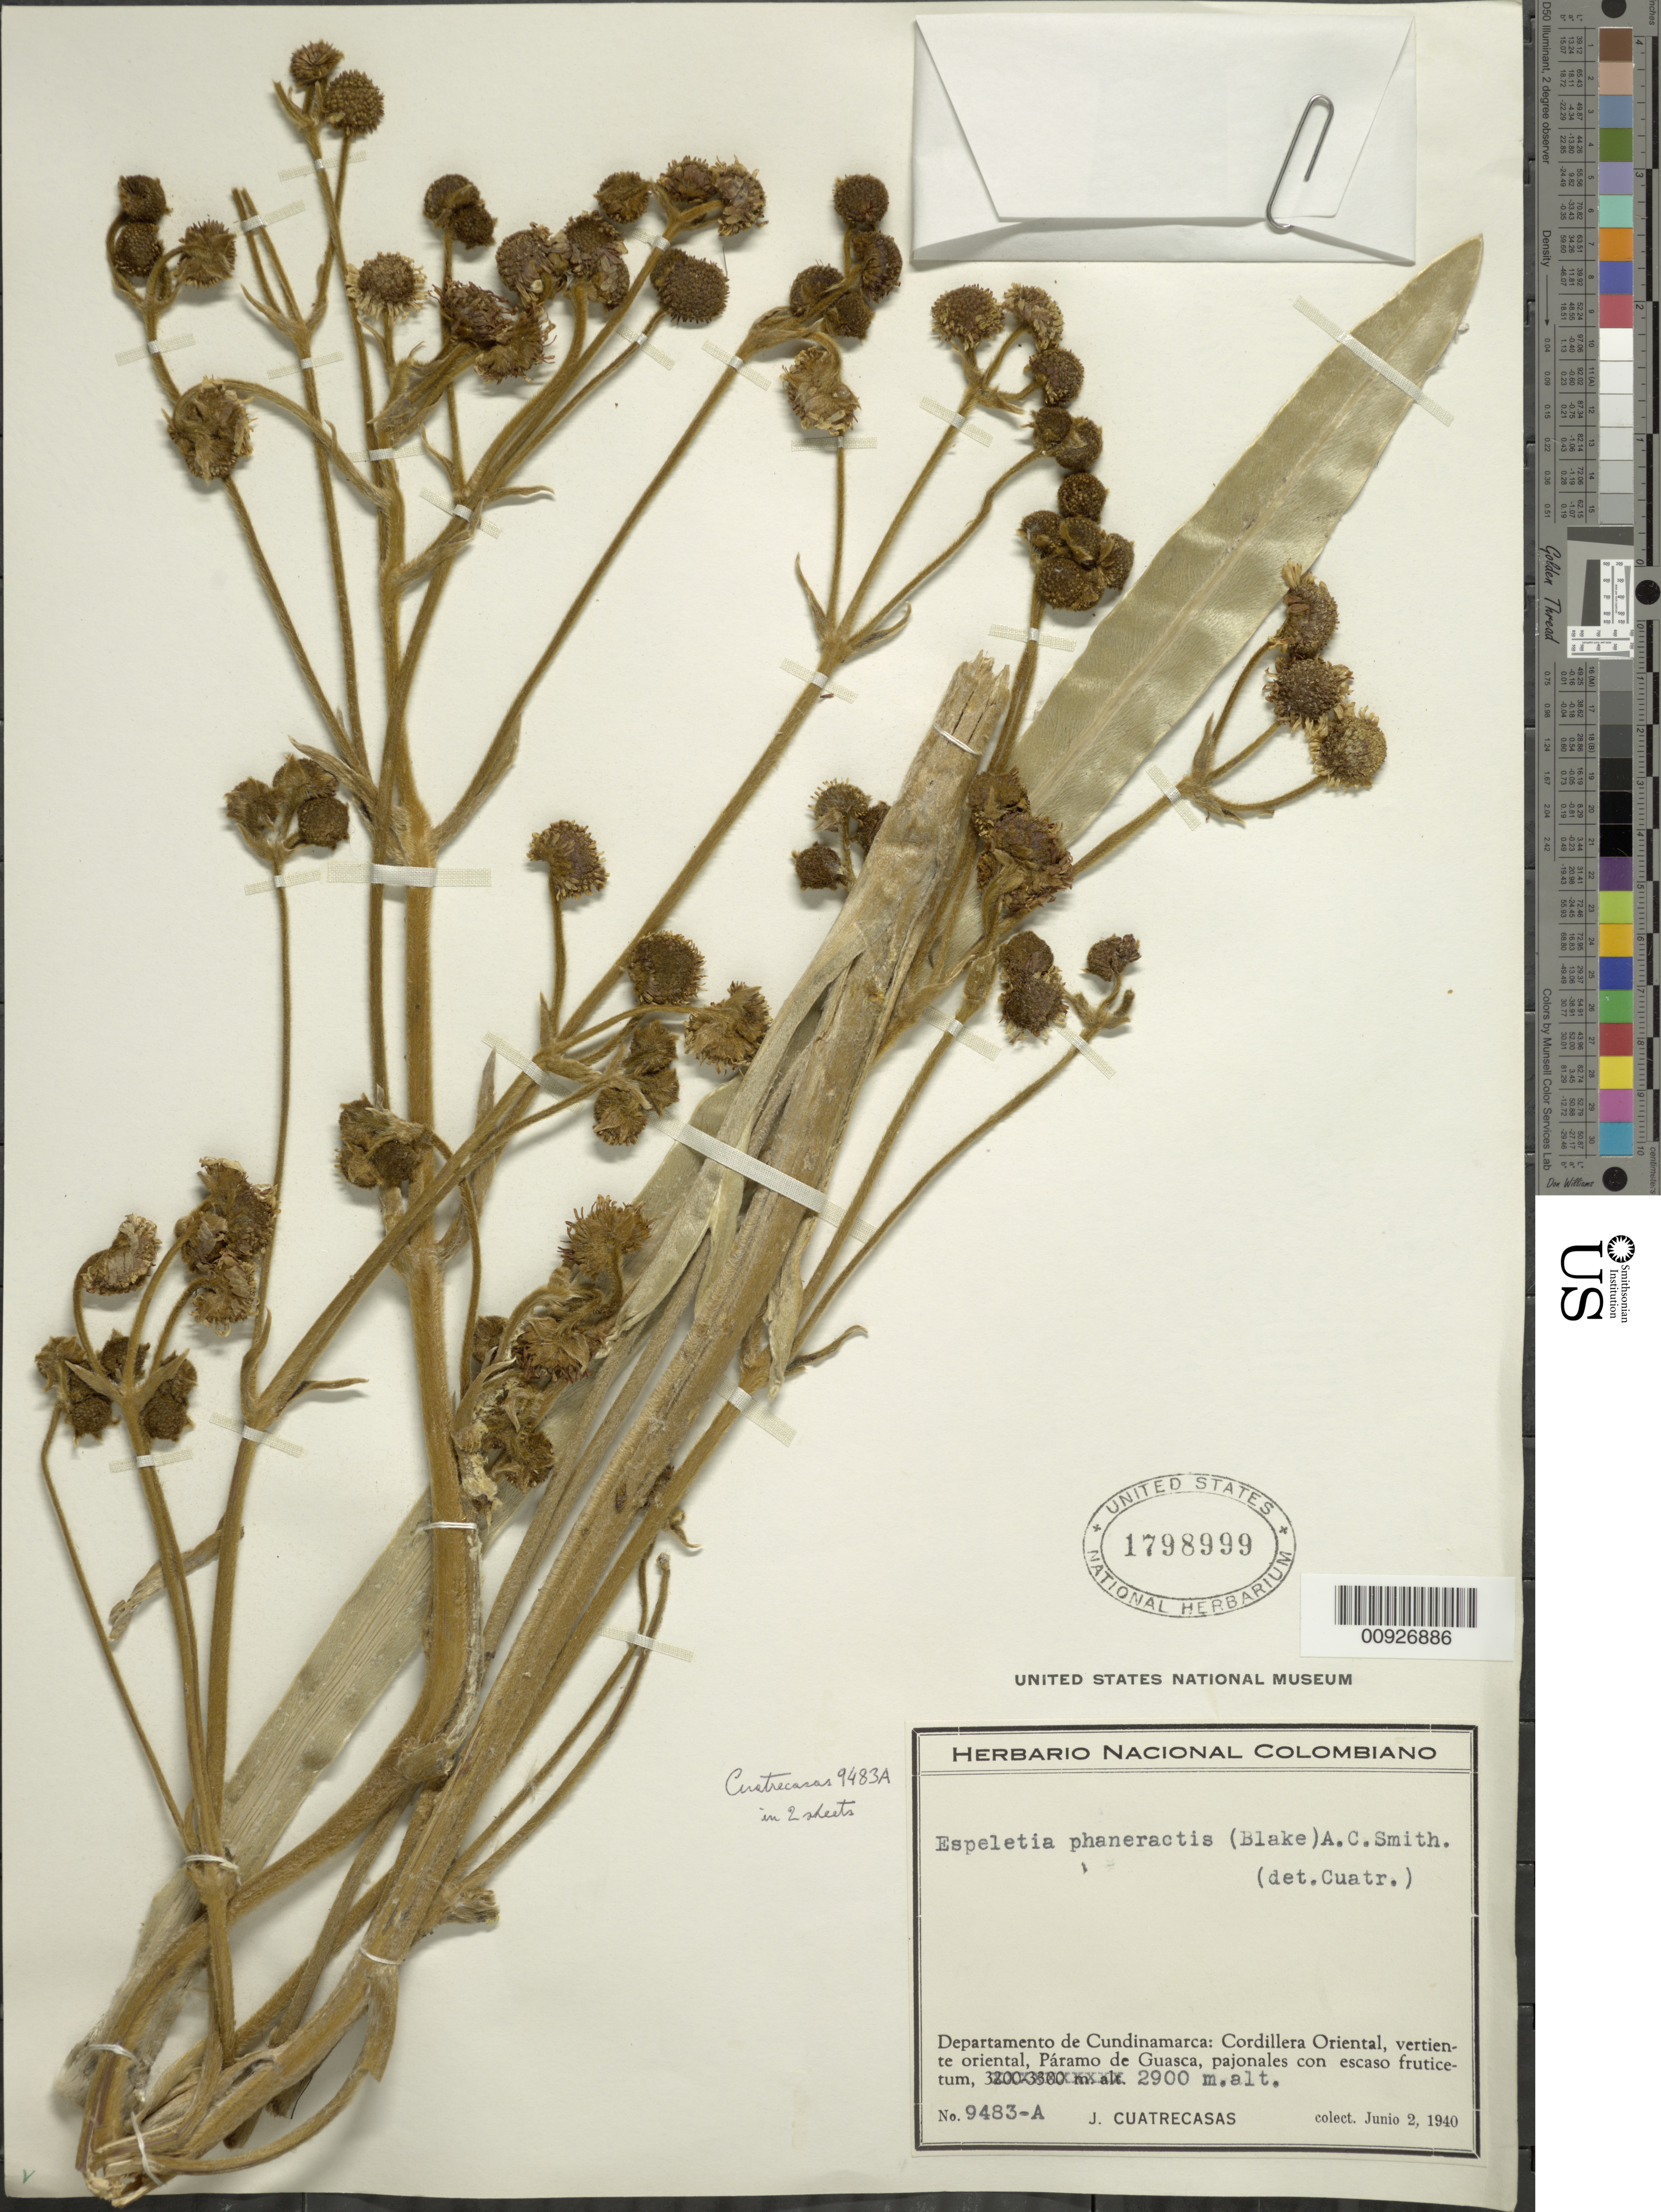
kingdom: Plantae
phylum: Tracheophyta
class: Magnoliopsida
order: Asterales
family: Asteraceae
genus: Espeletia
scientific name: Espeletia argentea f. phaneractis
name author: (S.F. Blake) Cuatrec.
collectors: J. Cuatrecasas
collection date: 1940-06-02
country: Colombia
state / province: Cundinamarca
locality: Páramo de Guasca. Cordillera Oriental, vertiente oriental.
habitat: Pajonales con escaso fructicetum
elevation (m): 2900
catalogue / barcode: US 1798999